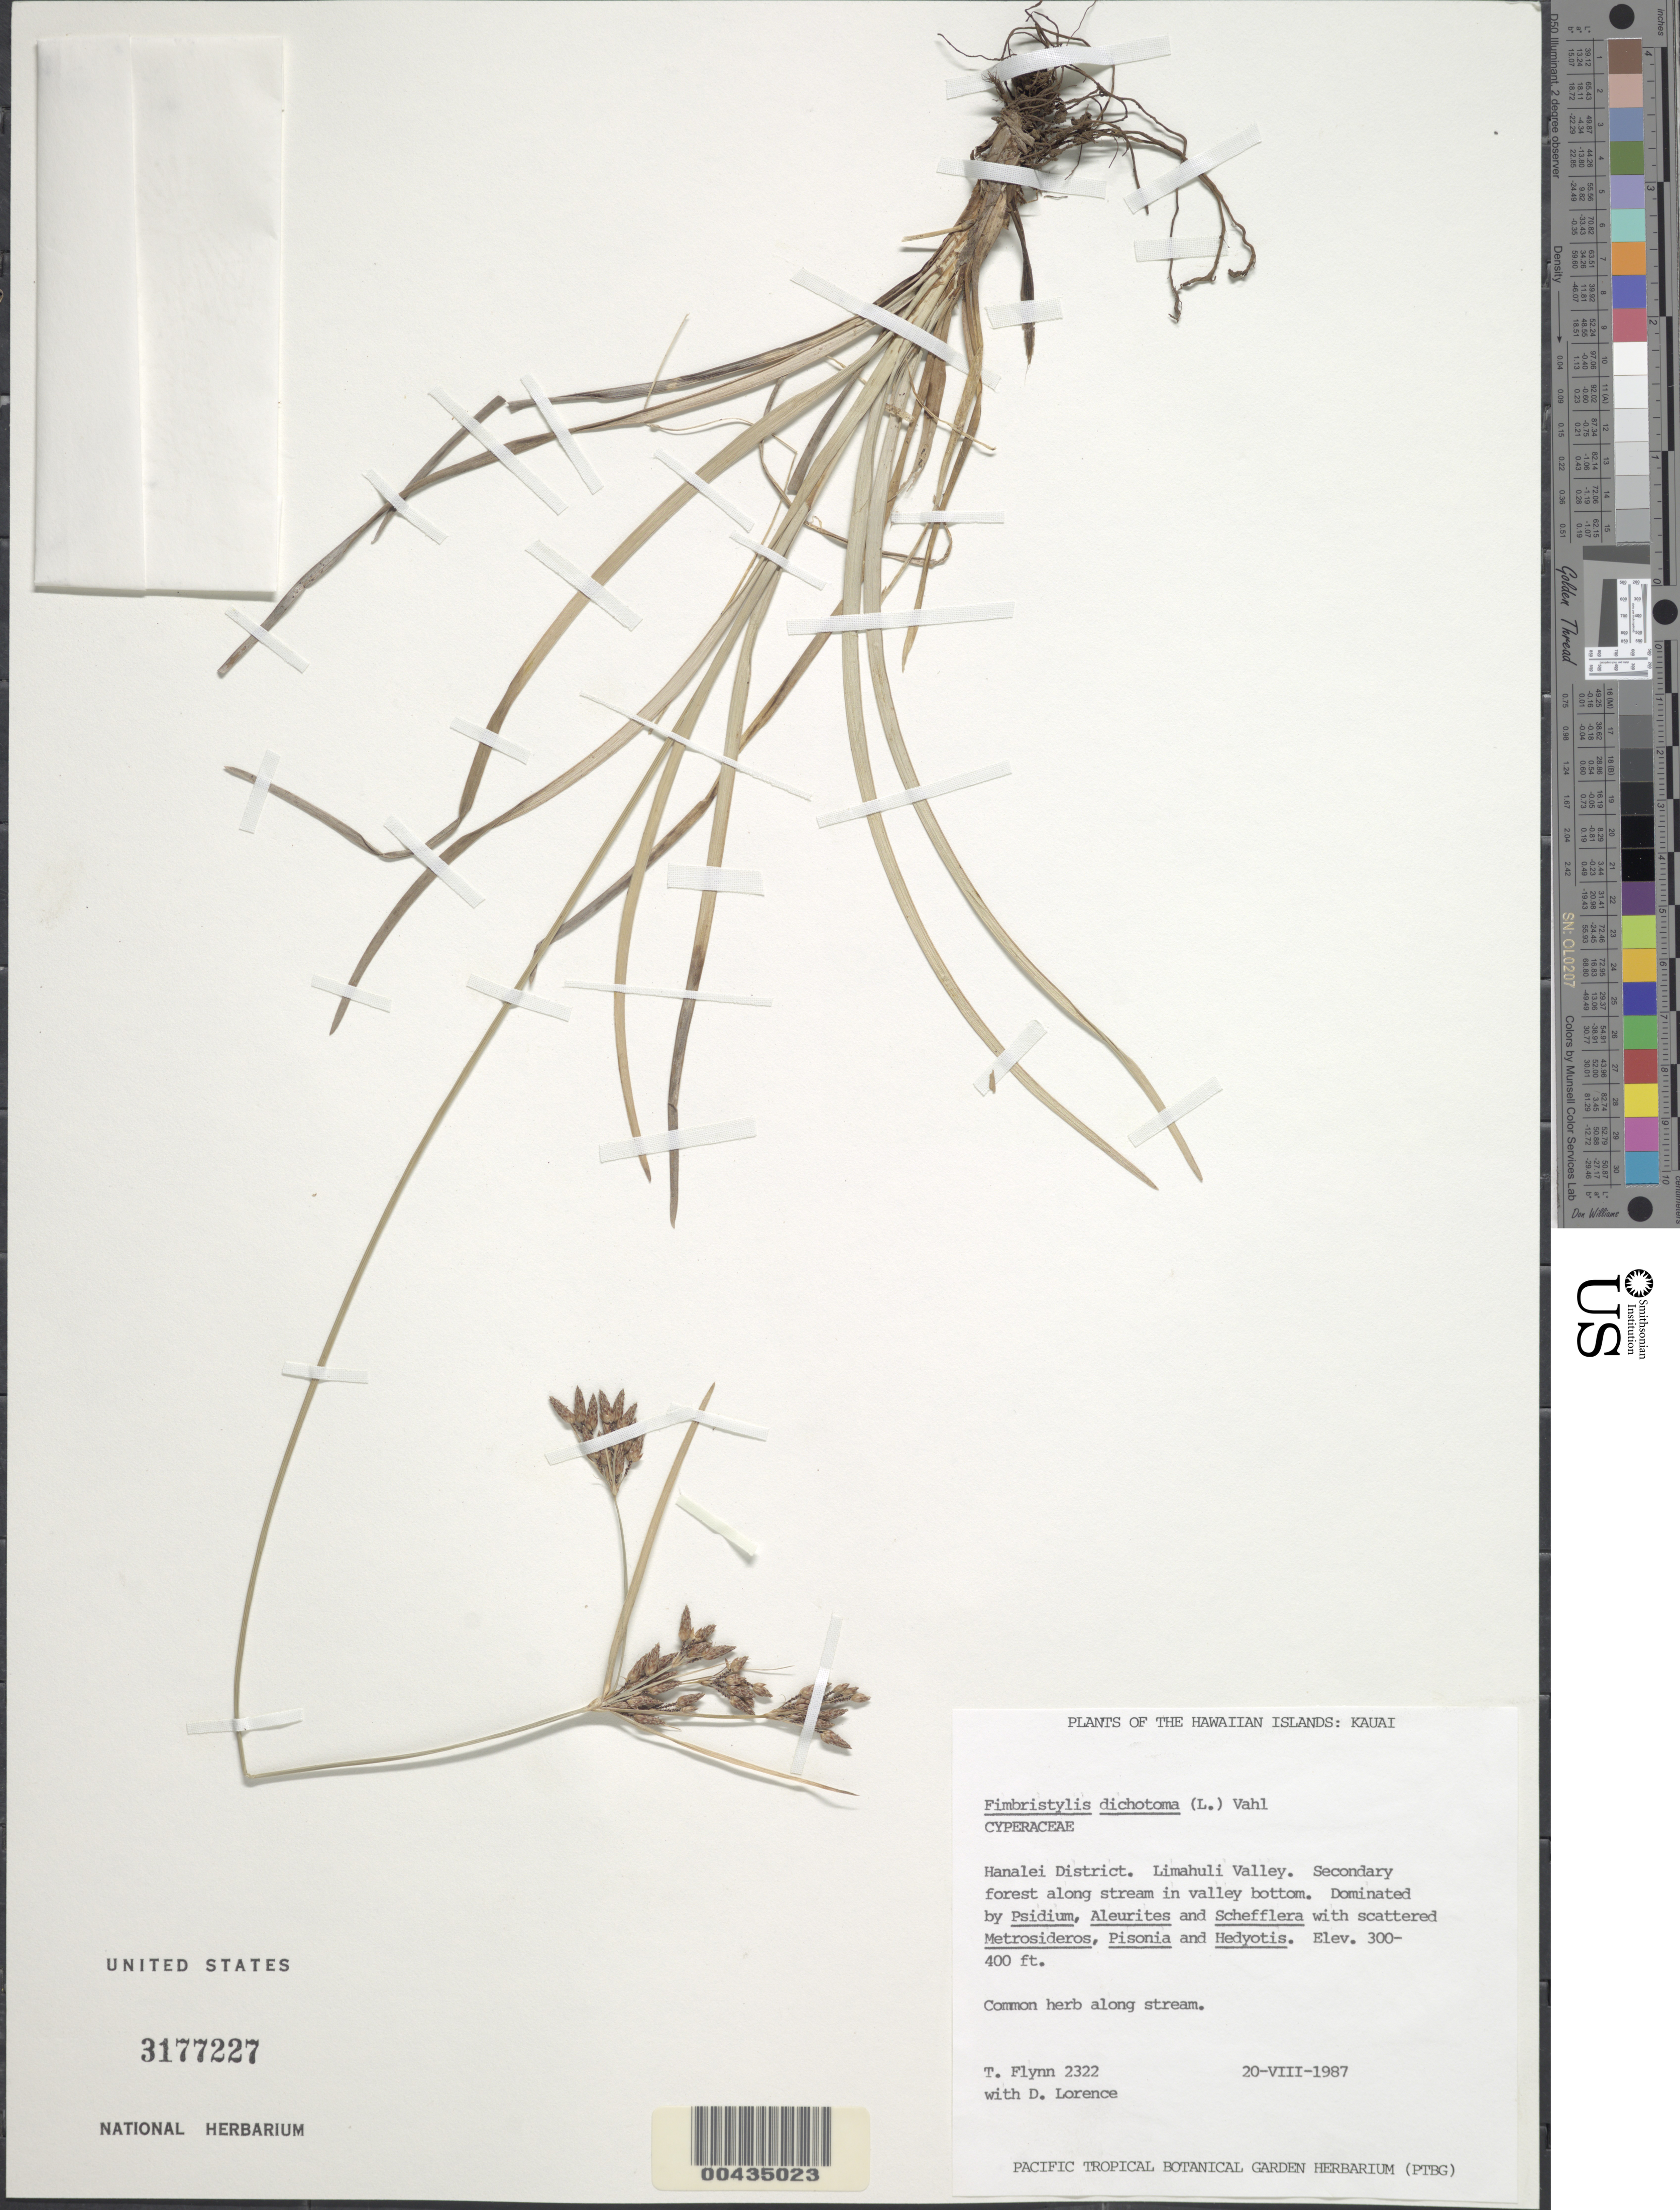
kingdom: Plantae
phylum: Tracheophyta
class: Liliopsida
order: Poales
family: Cyperaceae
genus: Fimbristylis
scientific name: Fimbristylis dichotoma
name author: (L.) Vahl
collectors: T. W. Flynn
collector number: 2322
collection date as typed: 20 Aug 1987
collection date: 1987-08-20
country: United States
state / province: Hawaii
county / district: Kauai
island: Kaua'i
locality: Hanalei District. Limahuli Valley, along stream in valley bottom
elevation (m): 91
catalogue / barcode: US 3177227